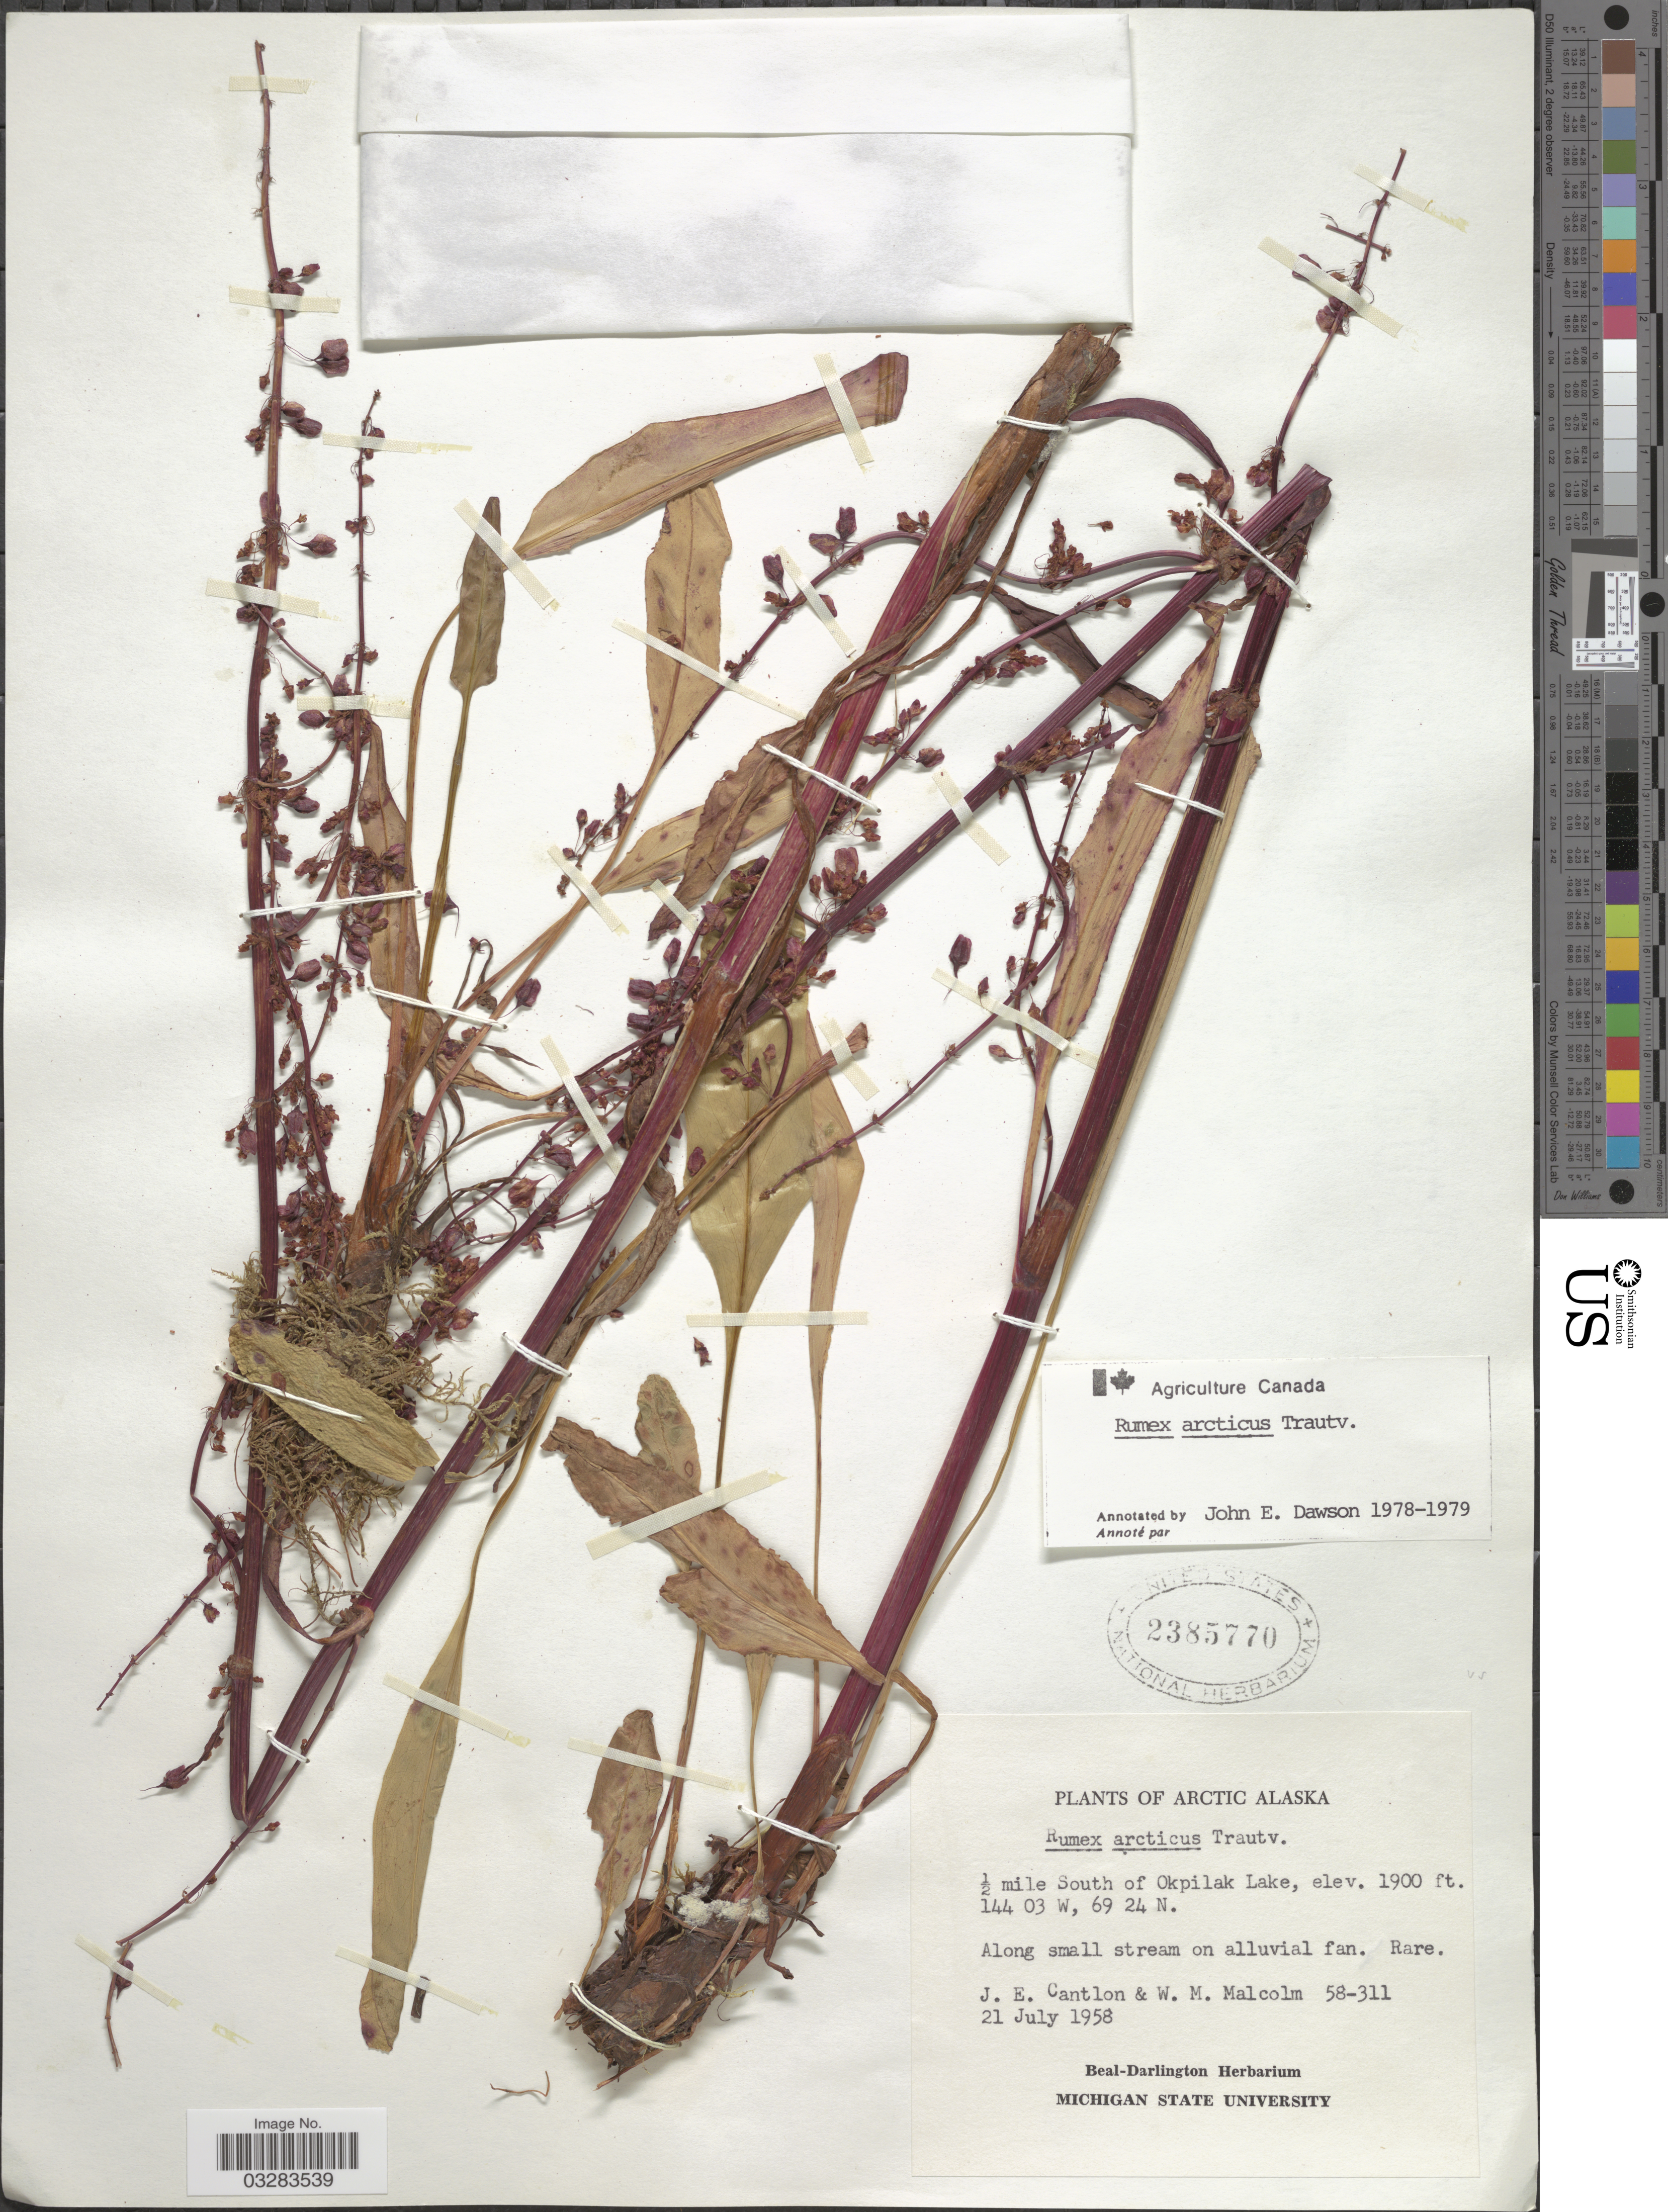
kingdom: Plantae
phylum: Tracheophyta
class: Magnoliopsida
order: Caryophyllales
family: Polygonaceae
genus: Rumex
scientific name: Rumex arcticus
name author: Trautv.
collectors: J. Cantlon & W. Malcolm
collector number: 58-311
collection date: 1958-07-21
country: United States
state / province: Alaska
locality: Arctic Alaska. ½ mile South of Okpilak Lake.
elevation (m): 579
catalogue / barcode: US 2385770